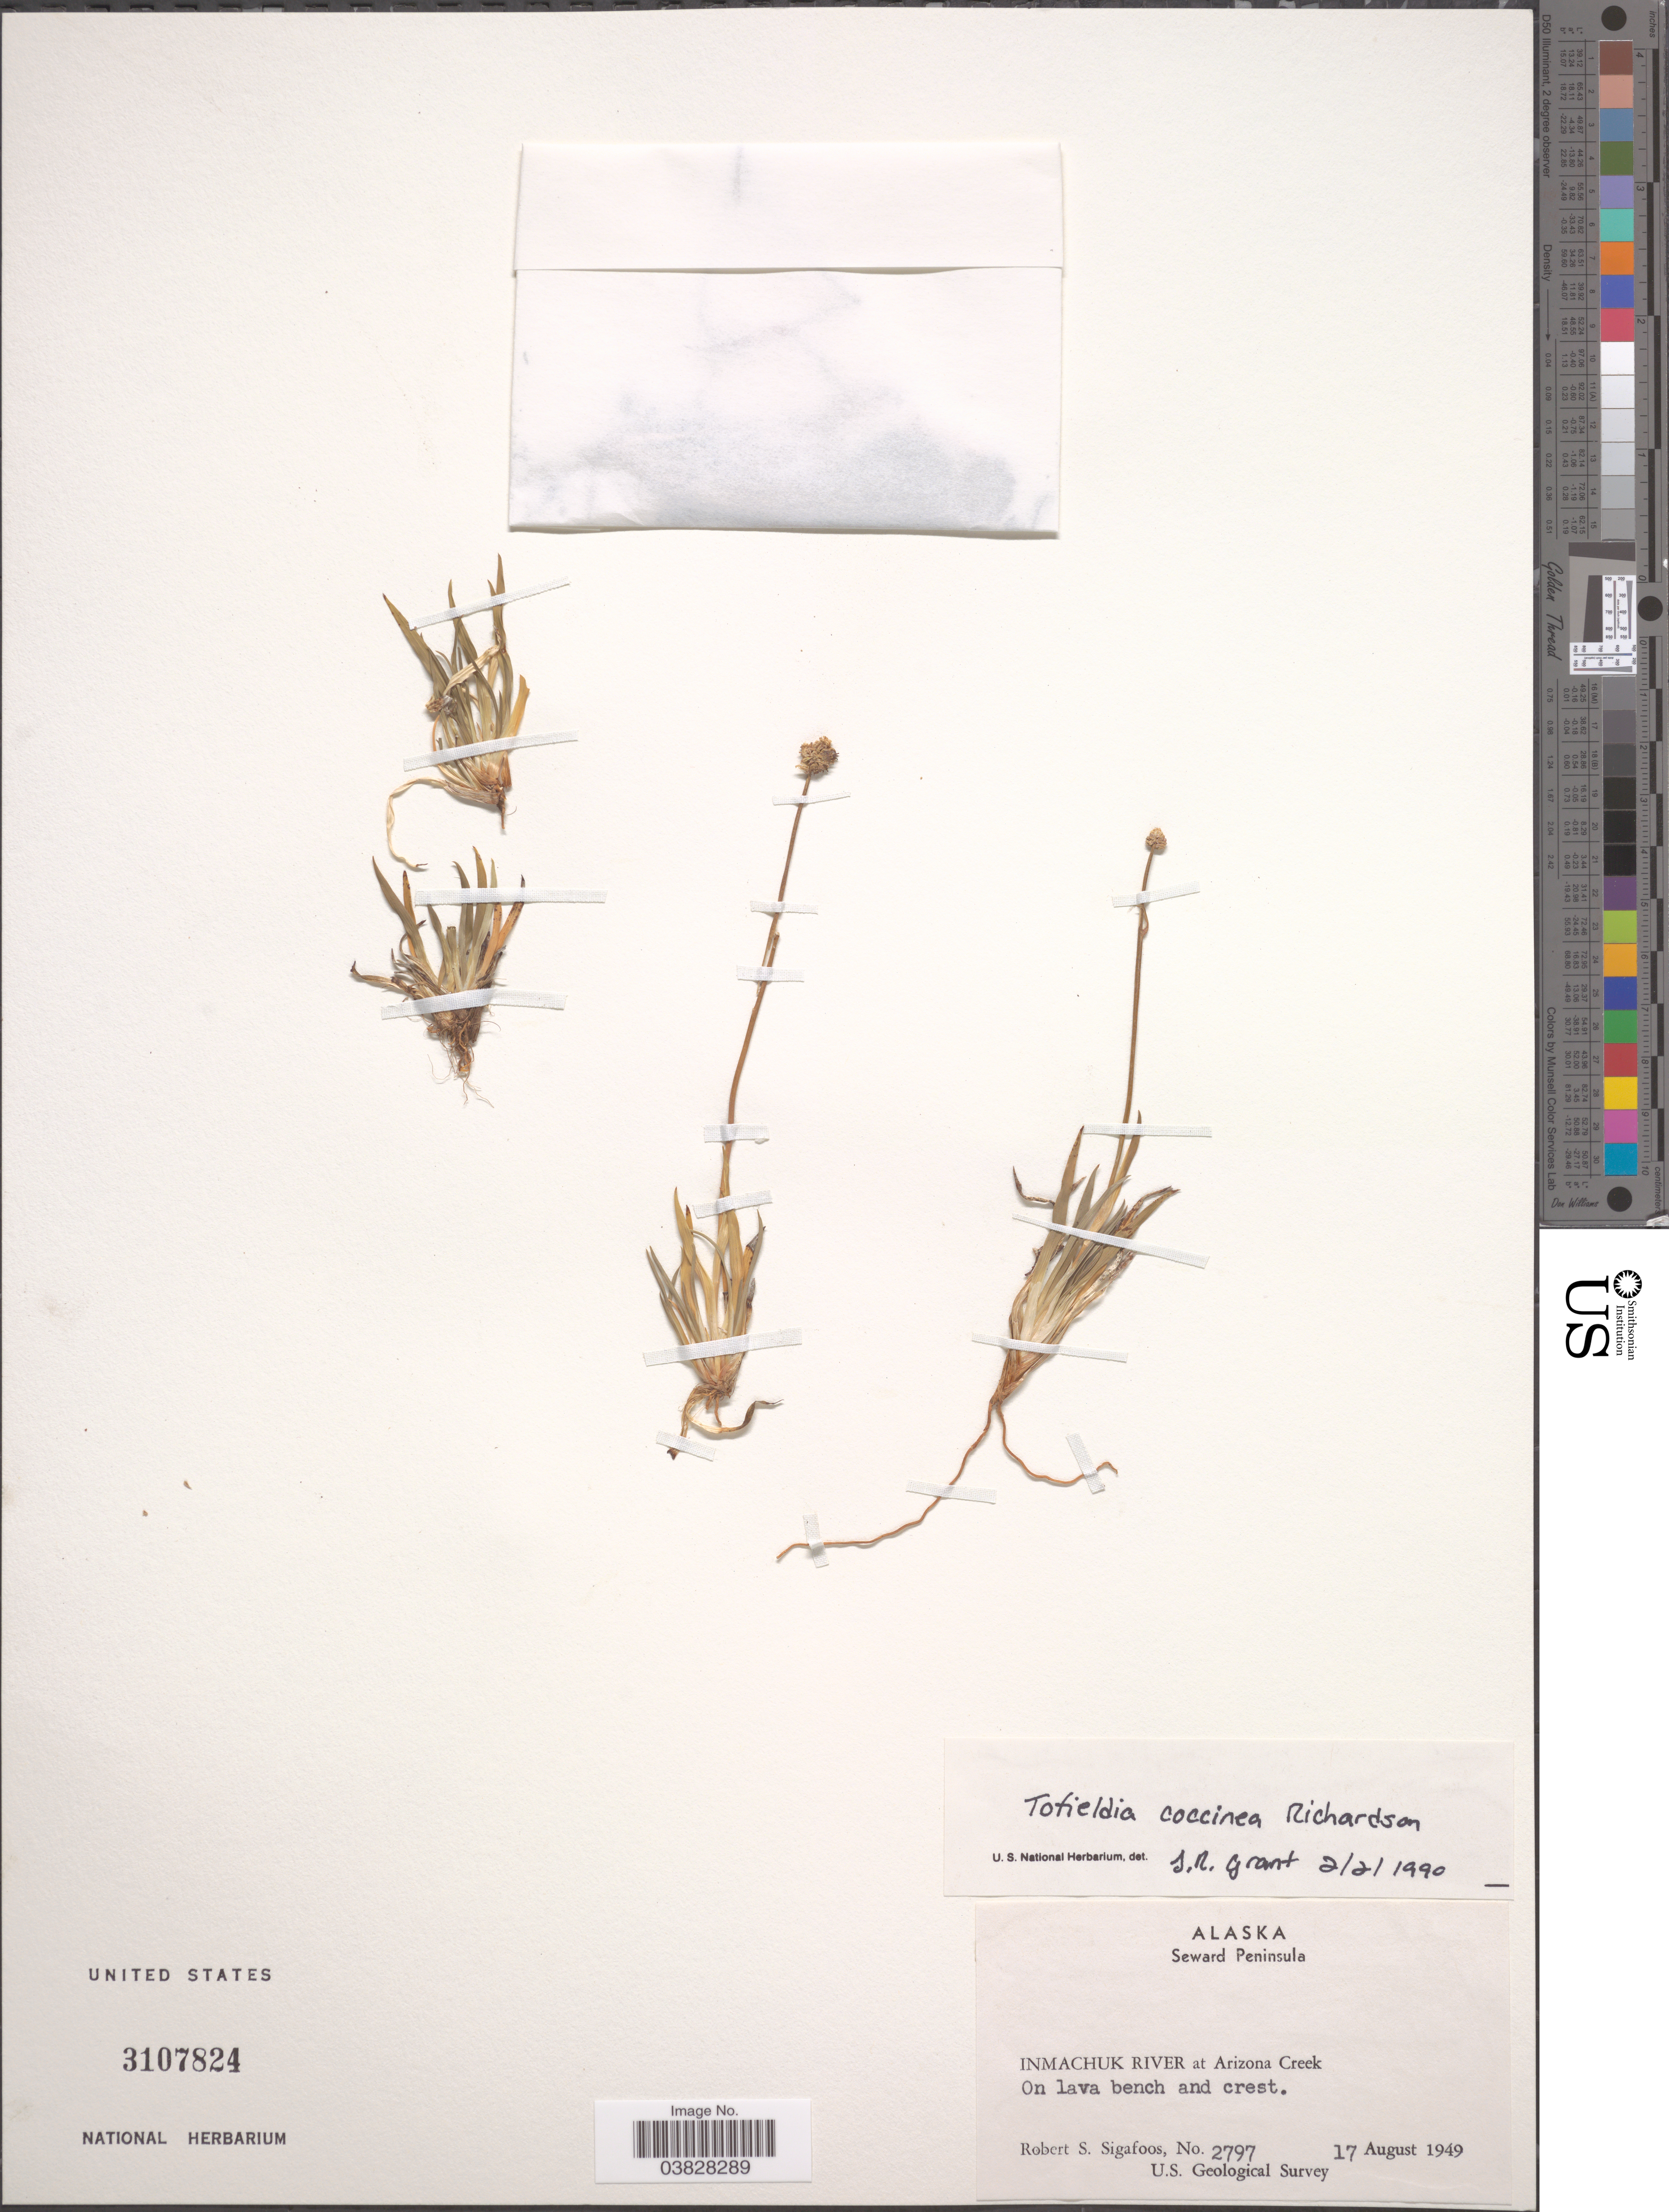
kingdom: Plantae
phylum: Tracheophyta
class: Liliopsida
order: Alismatales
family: Tofieldiaceae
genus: Tofieldia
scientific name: Tofieldia coccinea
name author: Richardson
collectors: R. Sigafoos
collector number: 2797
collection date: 1949-08-17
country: United States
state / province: Alaska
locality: Seward Peninsula. Inmachuk River at Arizona Creek.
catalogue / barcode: US 3107824